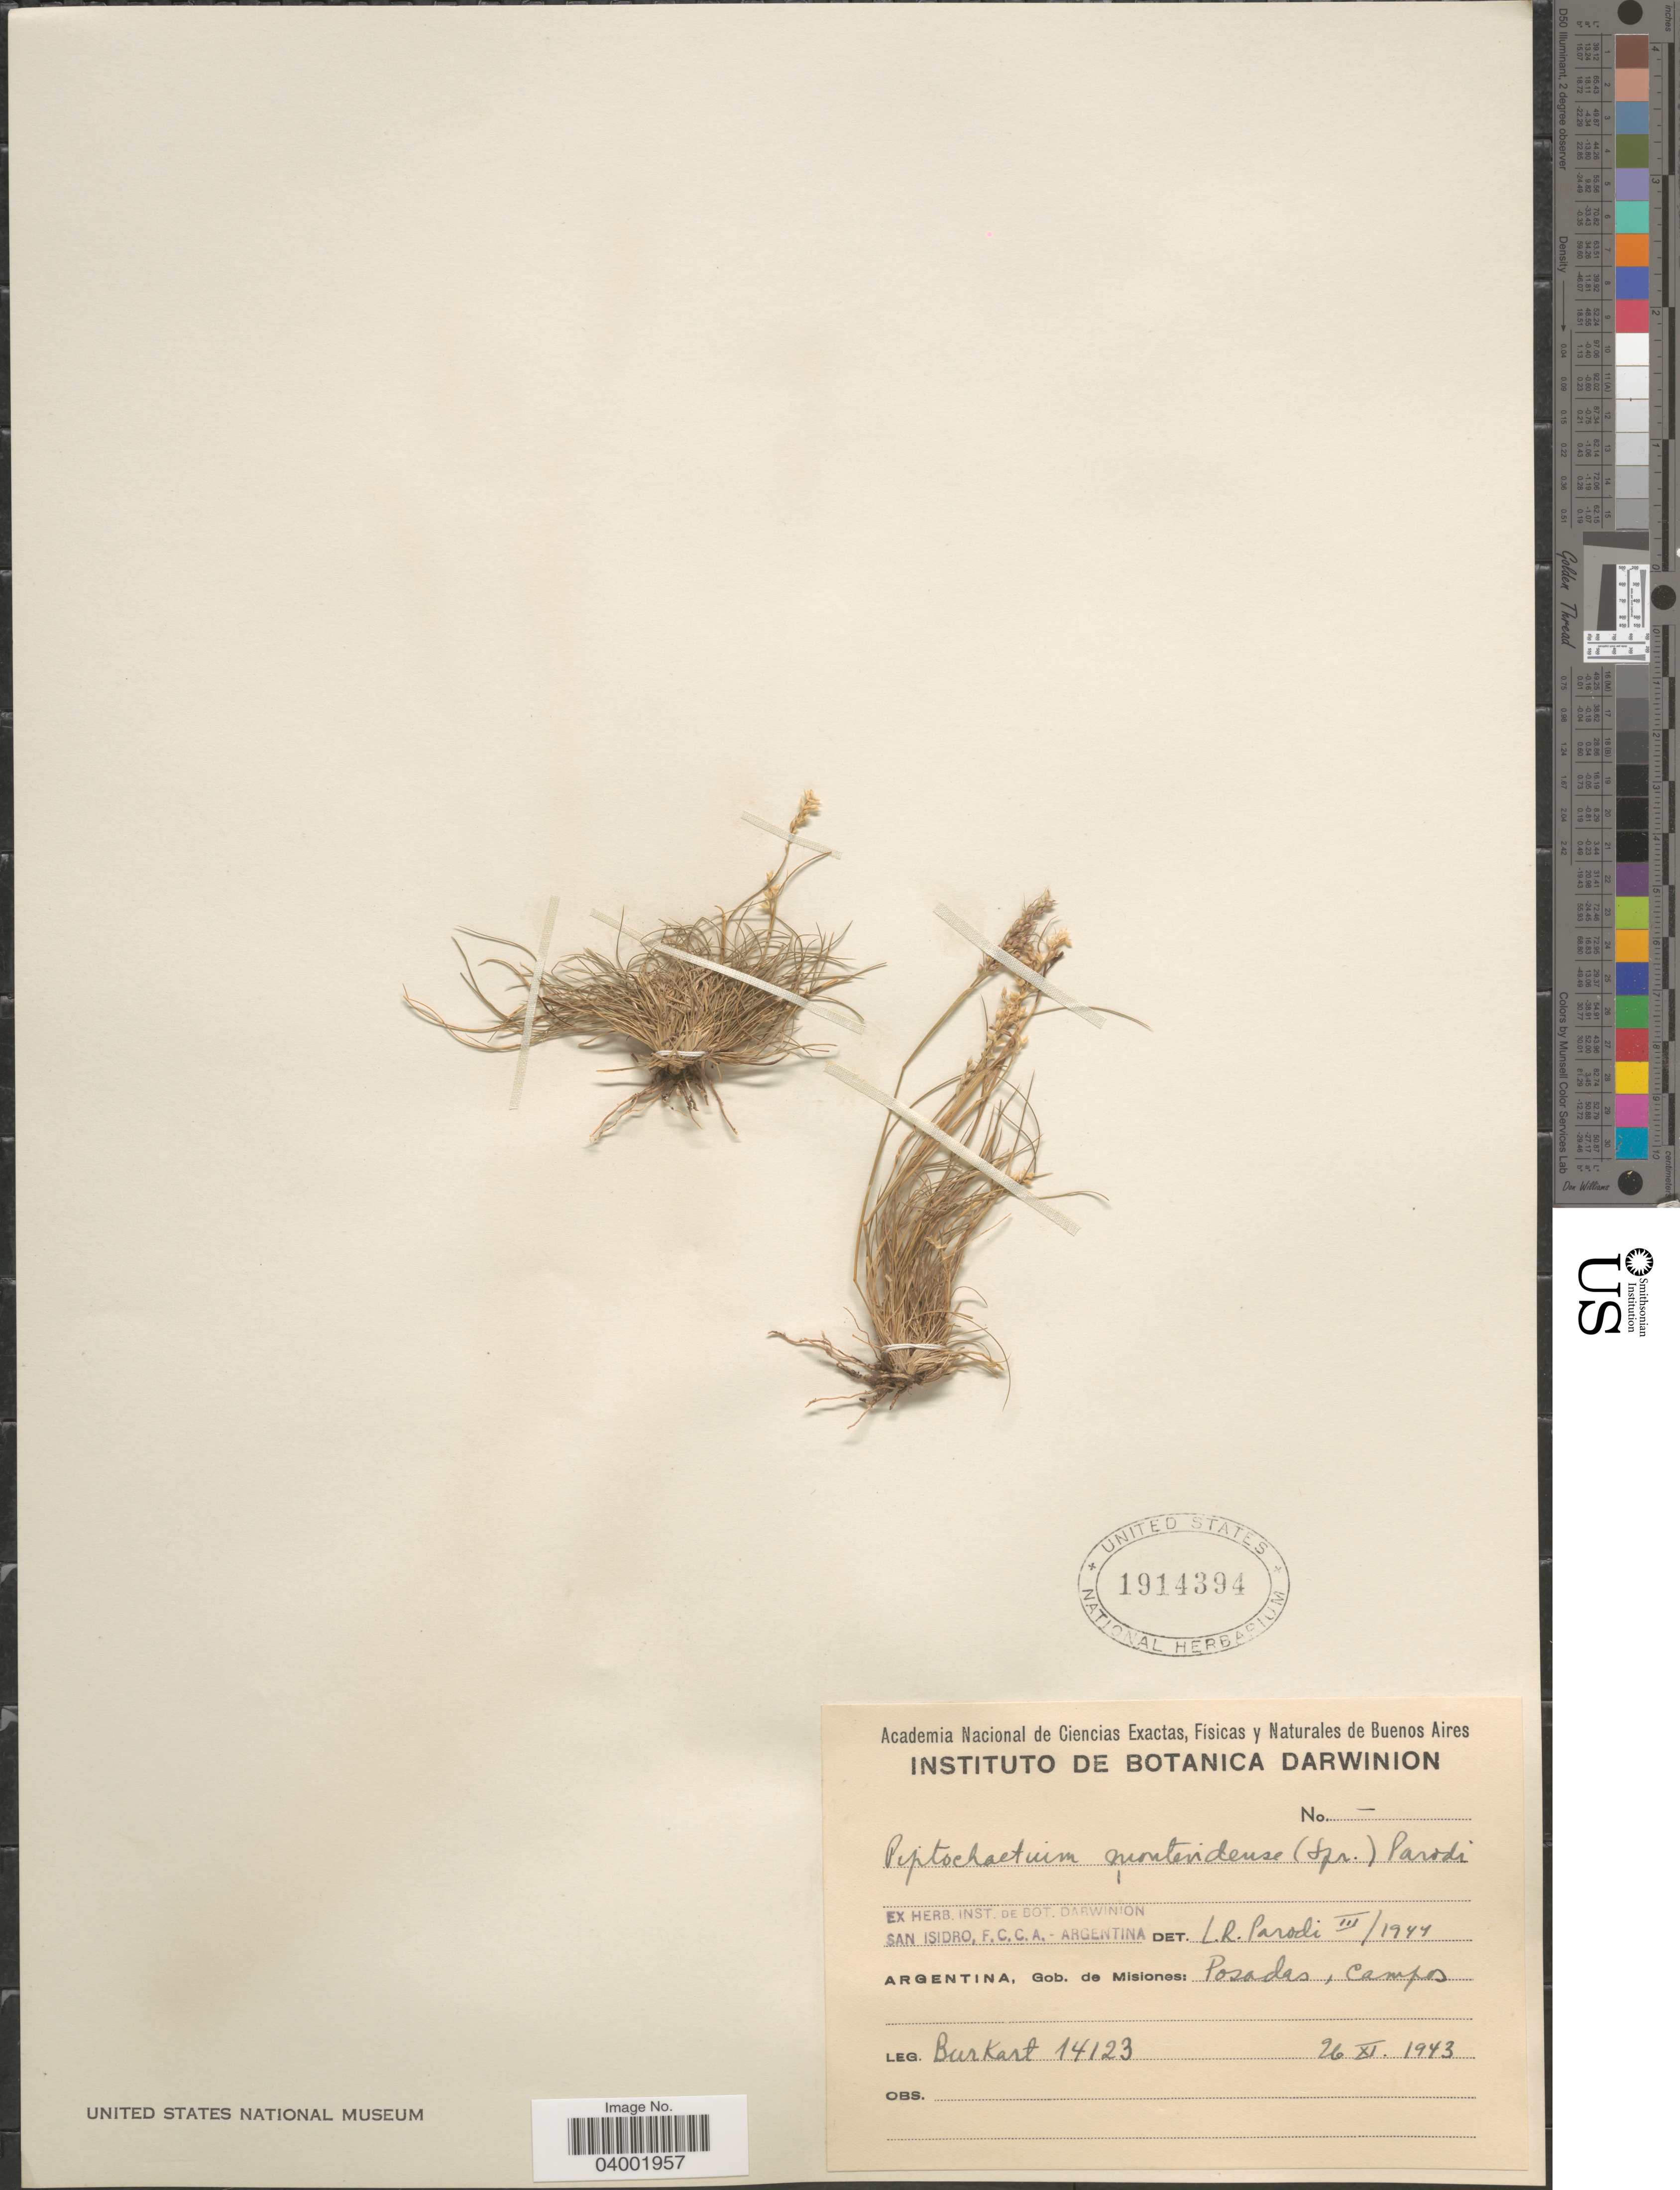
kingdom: Plantae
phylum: Tracheophyta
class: Liliopsida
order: Poales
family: Poaceae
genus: Piptochaetium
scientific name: Piptochaetium montevidense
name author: (Spreng.) Parodi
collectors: -- Burkart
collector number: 14123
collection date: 1943-11-26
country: Argentina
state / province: Misiones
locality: Posadas, campos.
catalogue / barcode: US 1914394